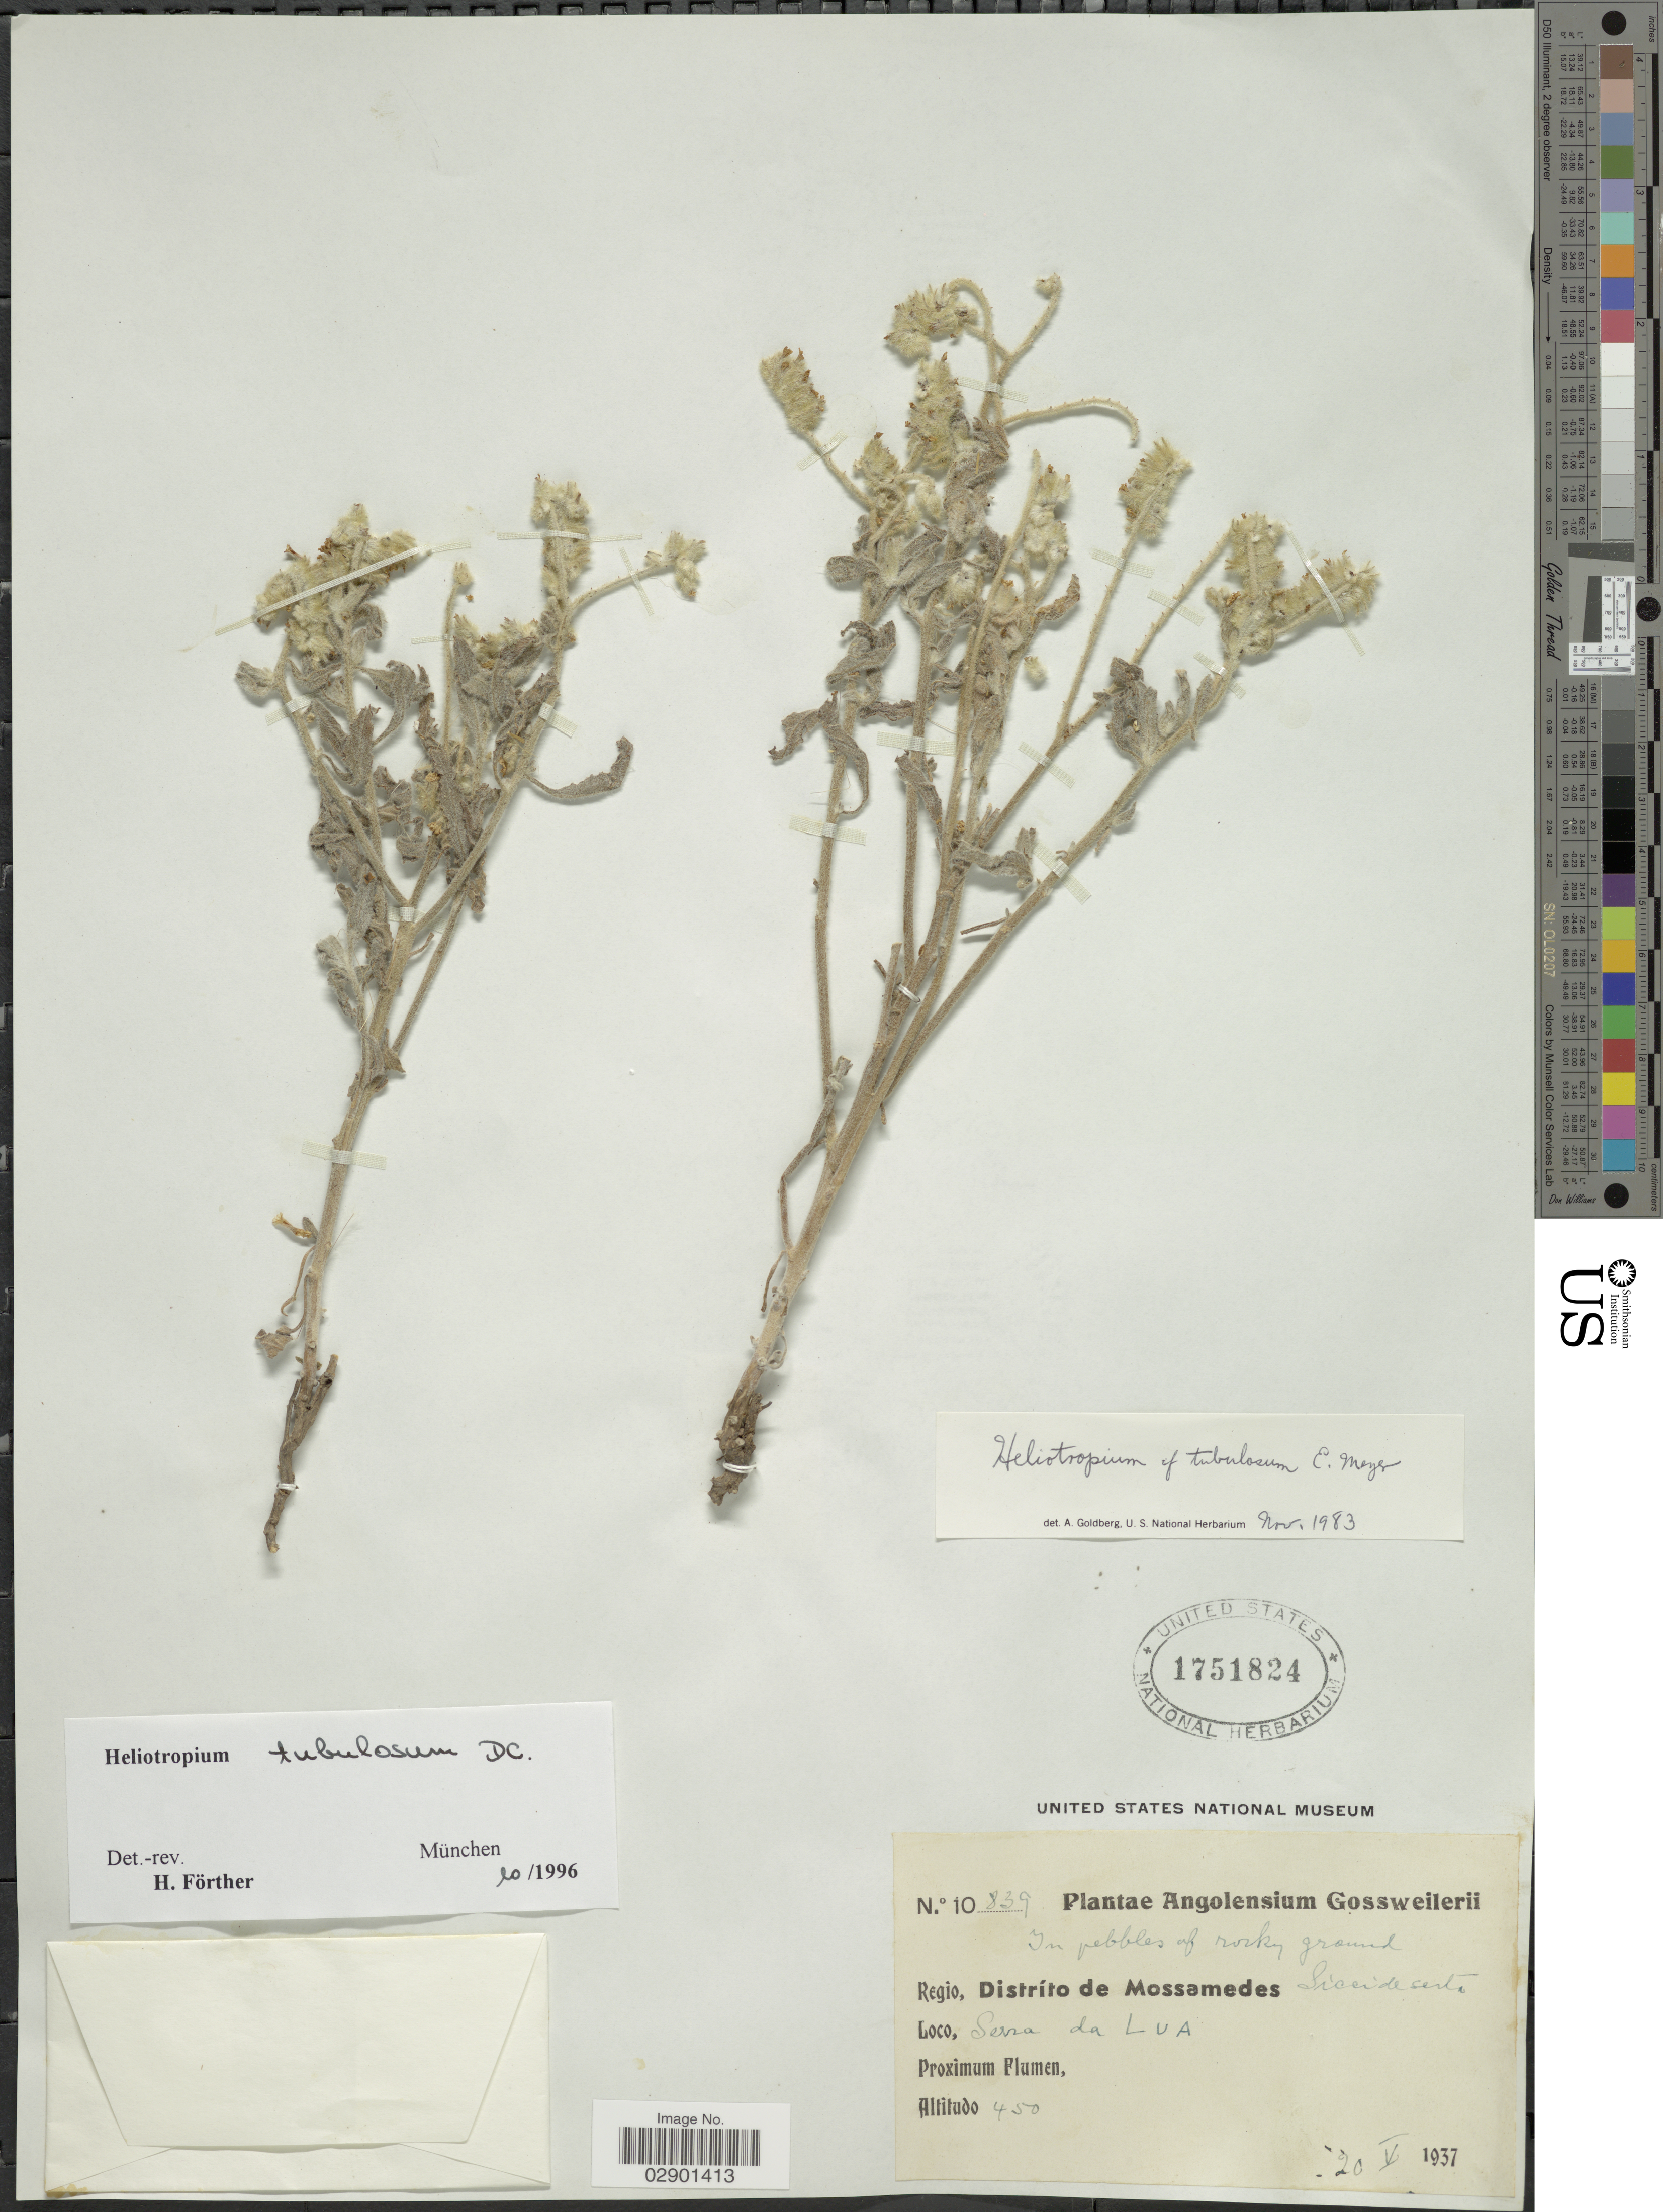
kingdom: Plantae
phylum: Tracheophyta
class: Magnoliopsida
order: Boraginales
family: Heliotropiaceae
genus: Heliotropium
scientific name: Heliotropium tubulosum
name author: E. Mey. ex DC.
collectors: -. Gossweiler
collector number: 10839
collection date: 1937-05-20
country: Angola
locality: Regio, Distríto de Mossamedes. Serra da LUA. In pebbles of rocky ground.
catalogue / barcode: US 1751824